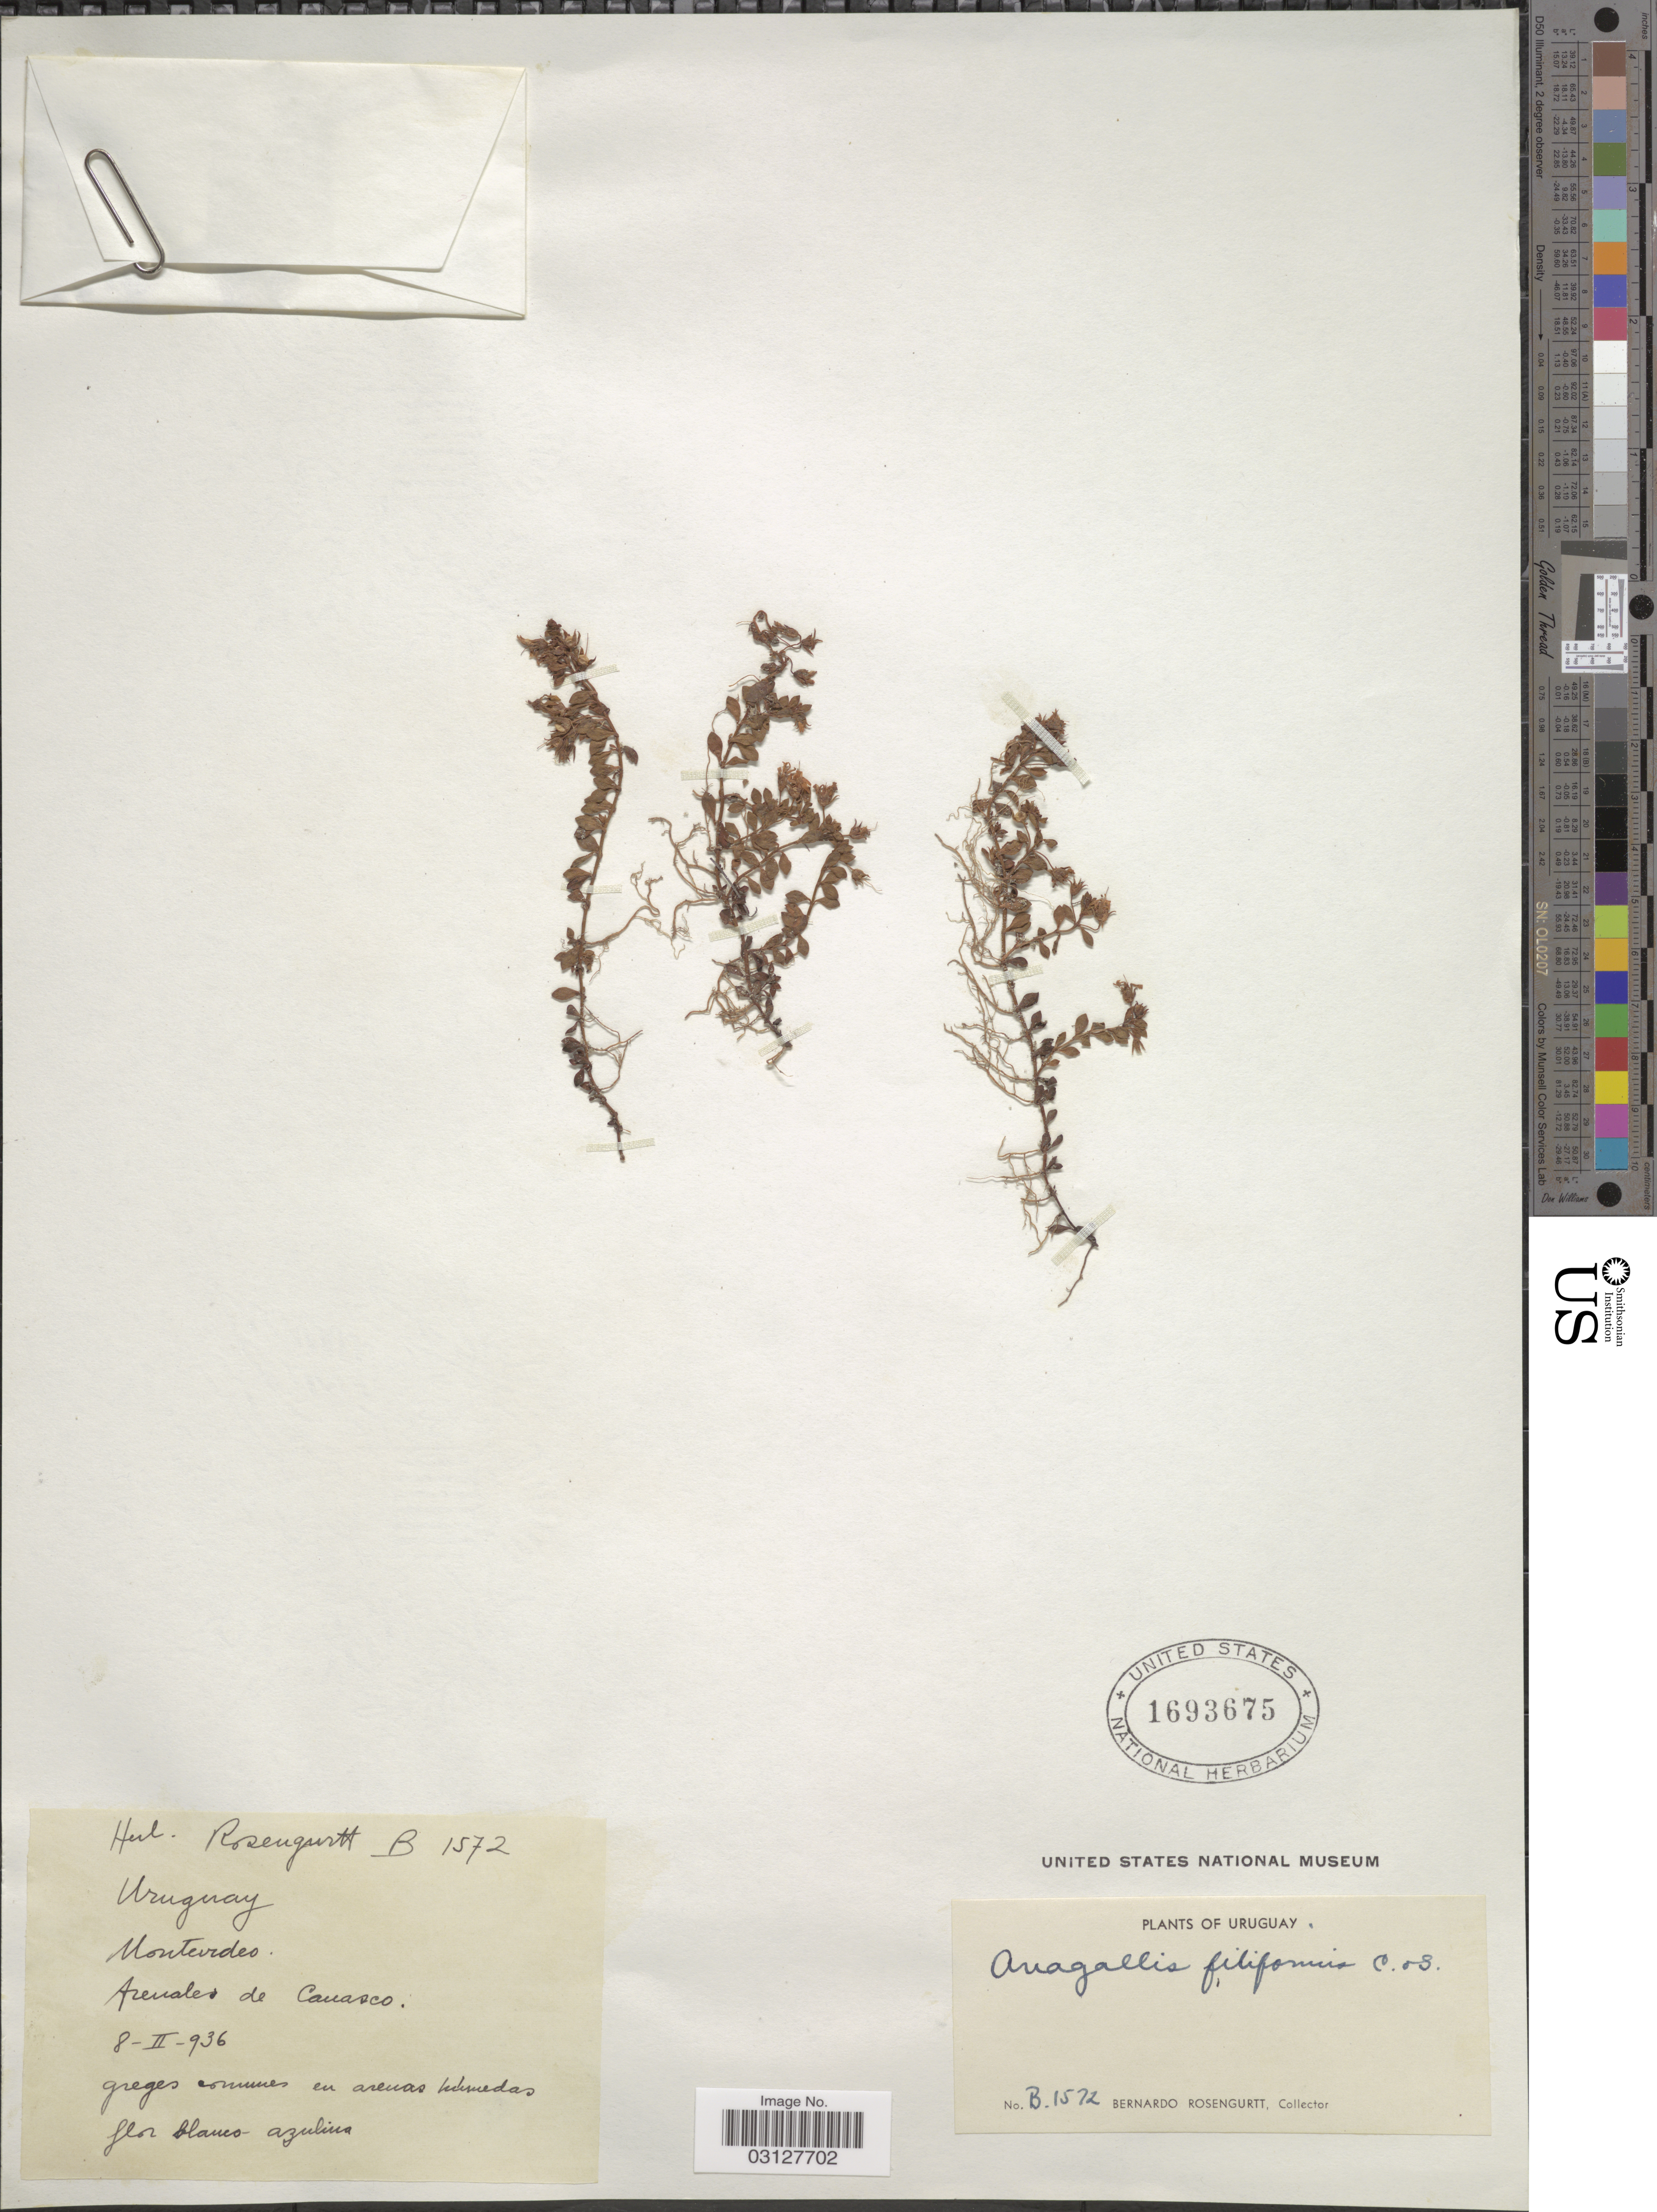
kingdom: Plantae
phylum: Tracheophyta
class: Magnoliopsida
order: Ericales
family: Primulaceae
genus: Anagallis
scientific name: Anagallis filiformis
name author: Cham. & Schltdl.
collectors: B. Rosengurtt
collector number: B. 1572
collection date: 1936-02-08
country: Uruguay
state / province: Montevideo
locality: Montevideo, Arenales de Carrasco.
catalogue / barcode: US 1693675